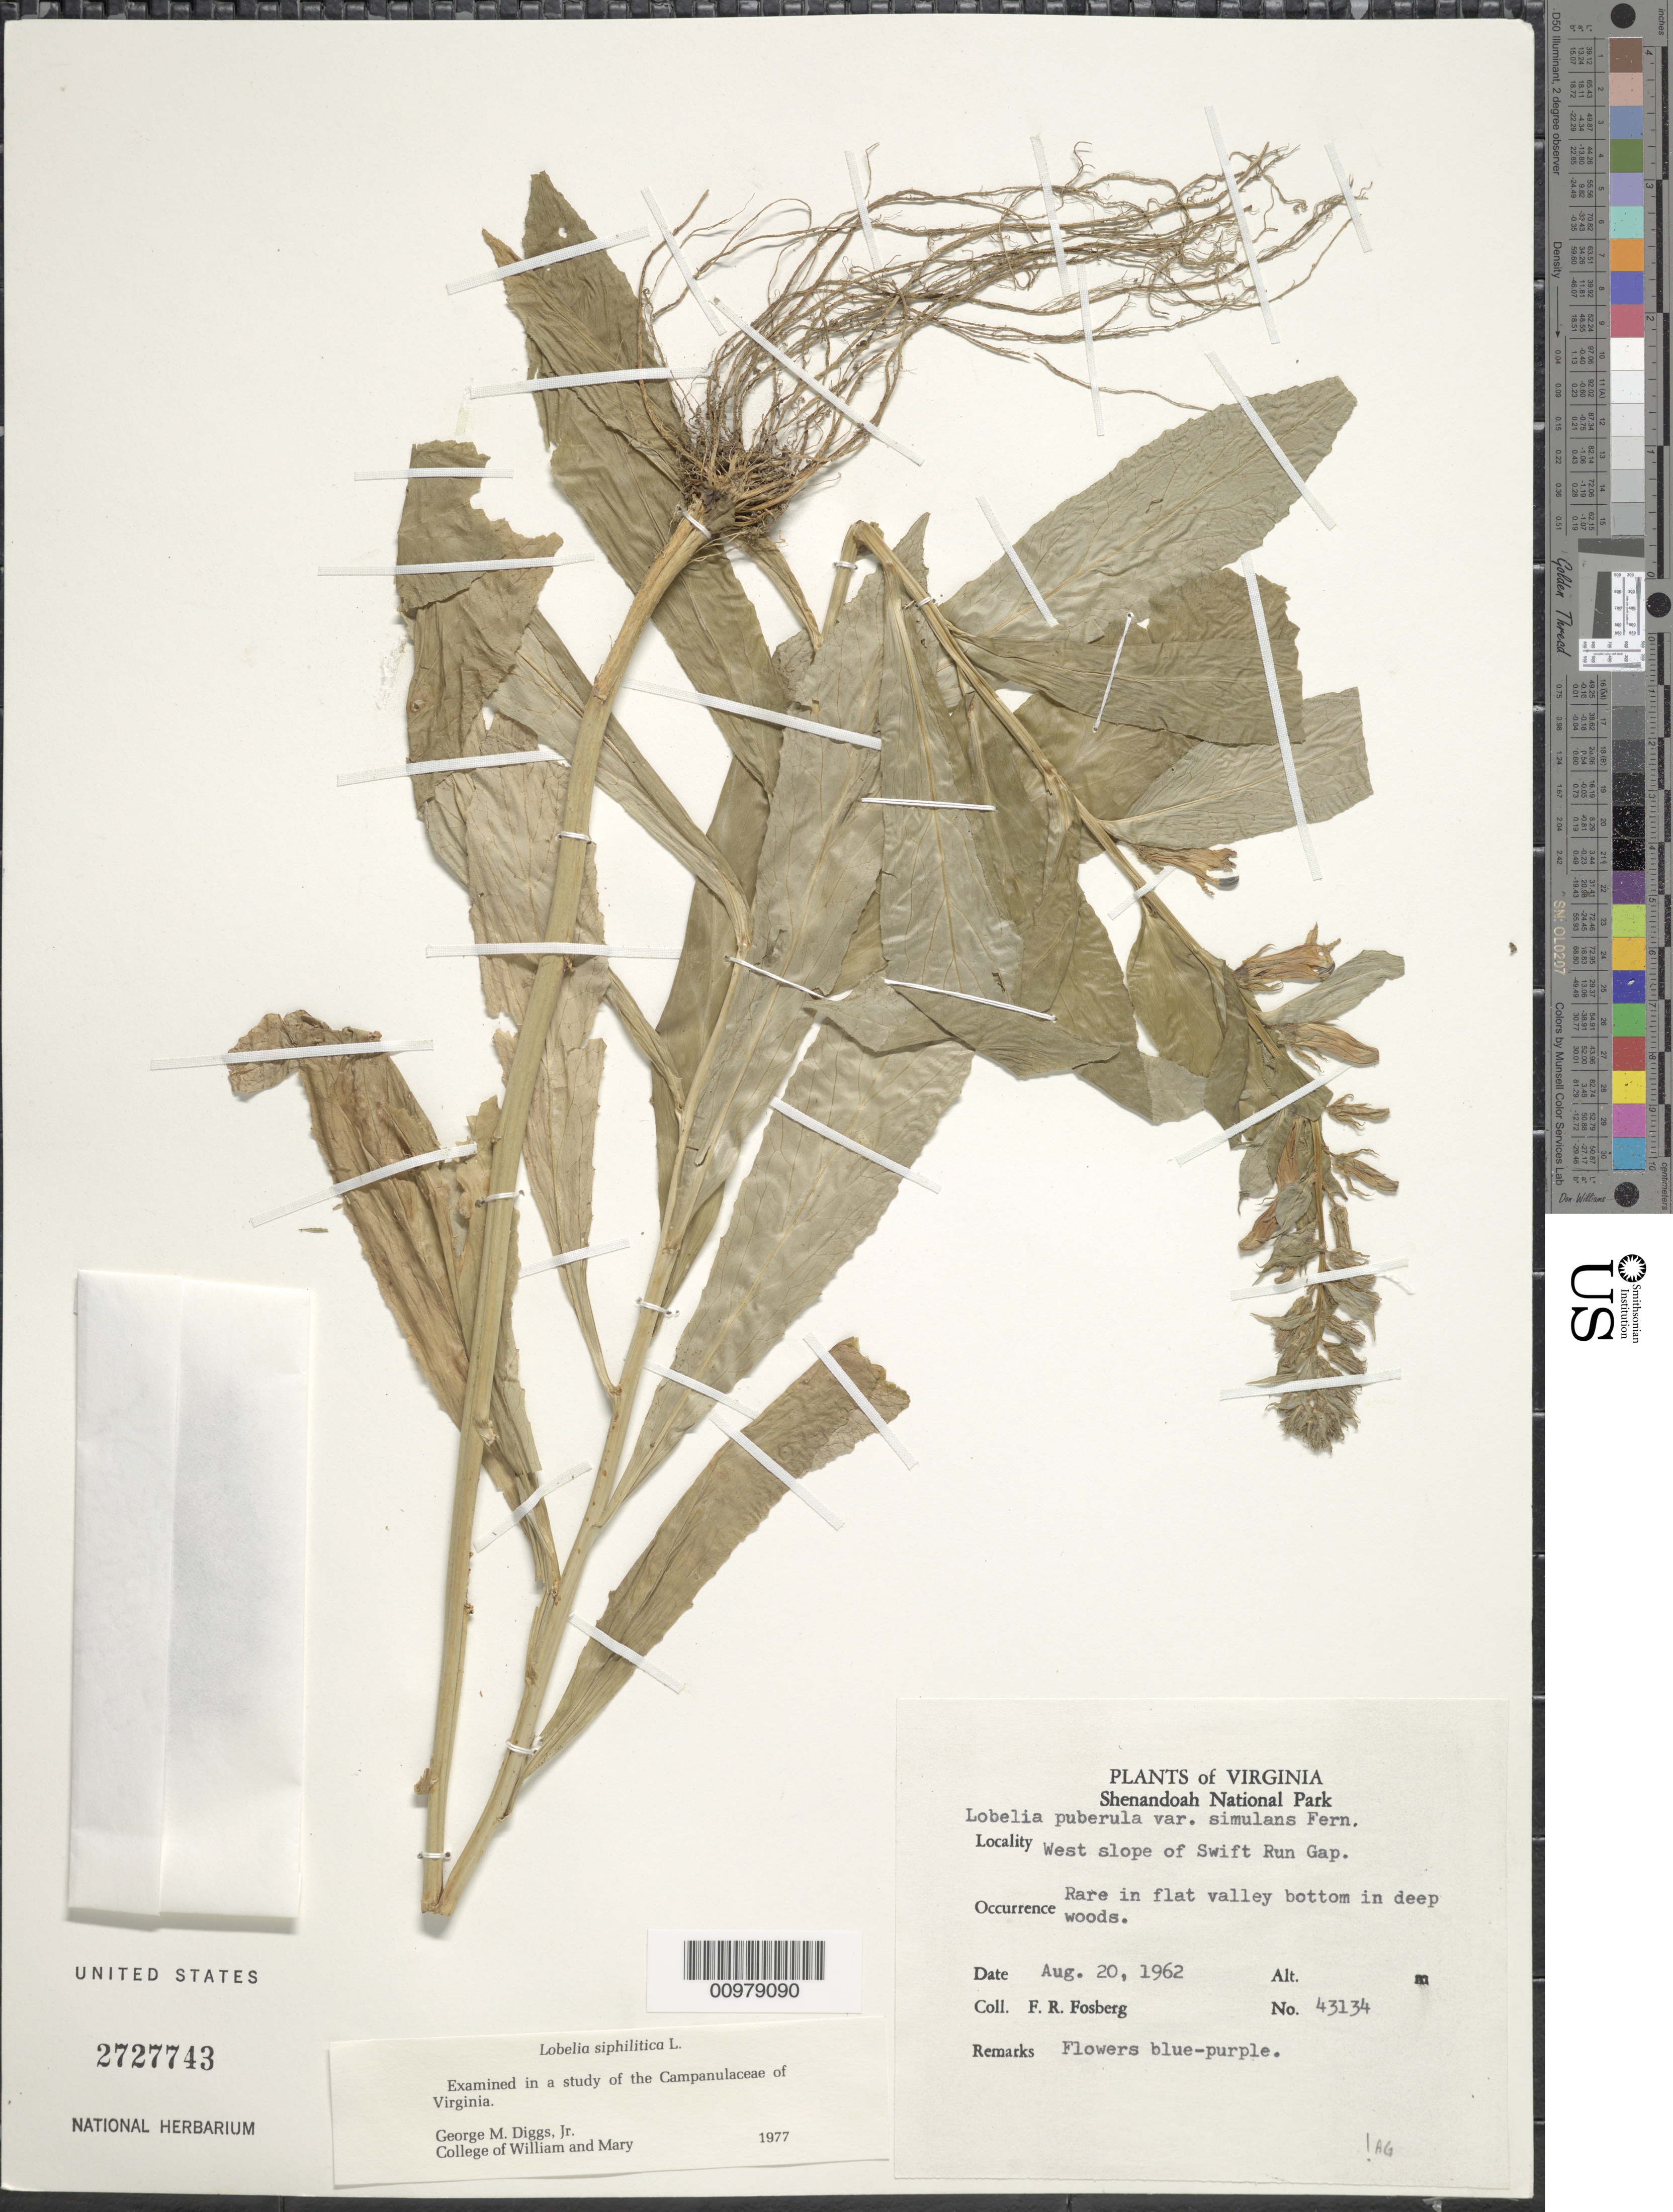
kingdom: Plantae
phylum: Tracheophyta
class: Magnoliopsida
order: Asterales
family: Campanulaceae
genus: Lobelia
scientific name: Lobelia siphilitica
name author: L.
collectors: F. R. Fosberg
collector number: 43134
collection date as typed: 20 Aug 1962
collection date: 1962-08-20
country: United States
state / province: Virginia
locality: Swift Run Gap, west slope.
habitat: rare in flat valley bottom in deep woods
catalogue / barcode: US 2727743